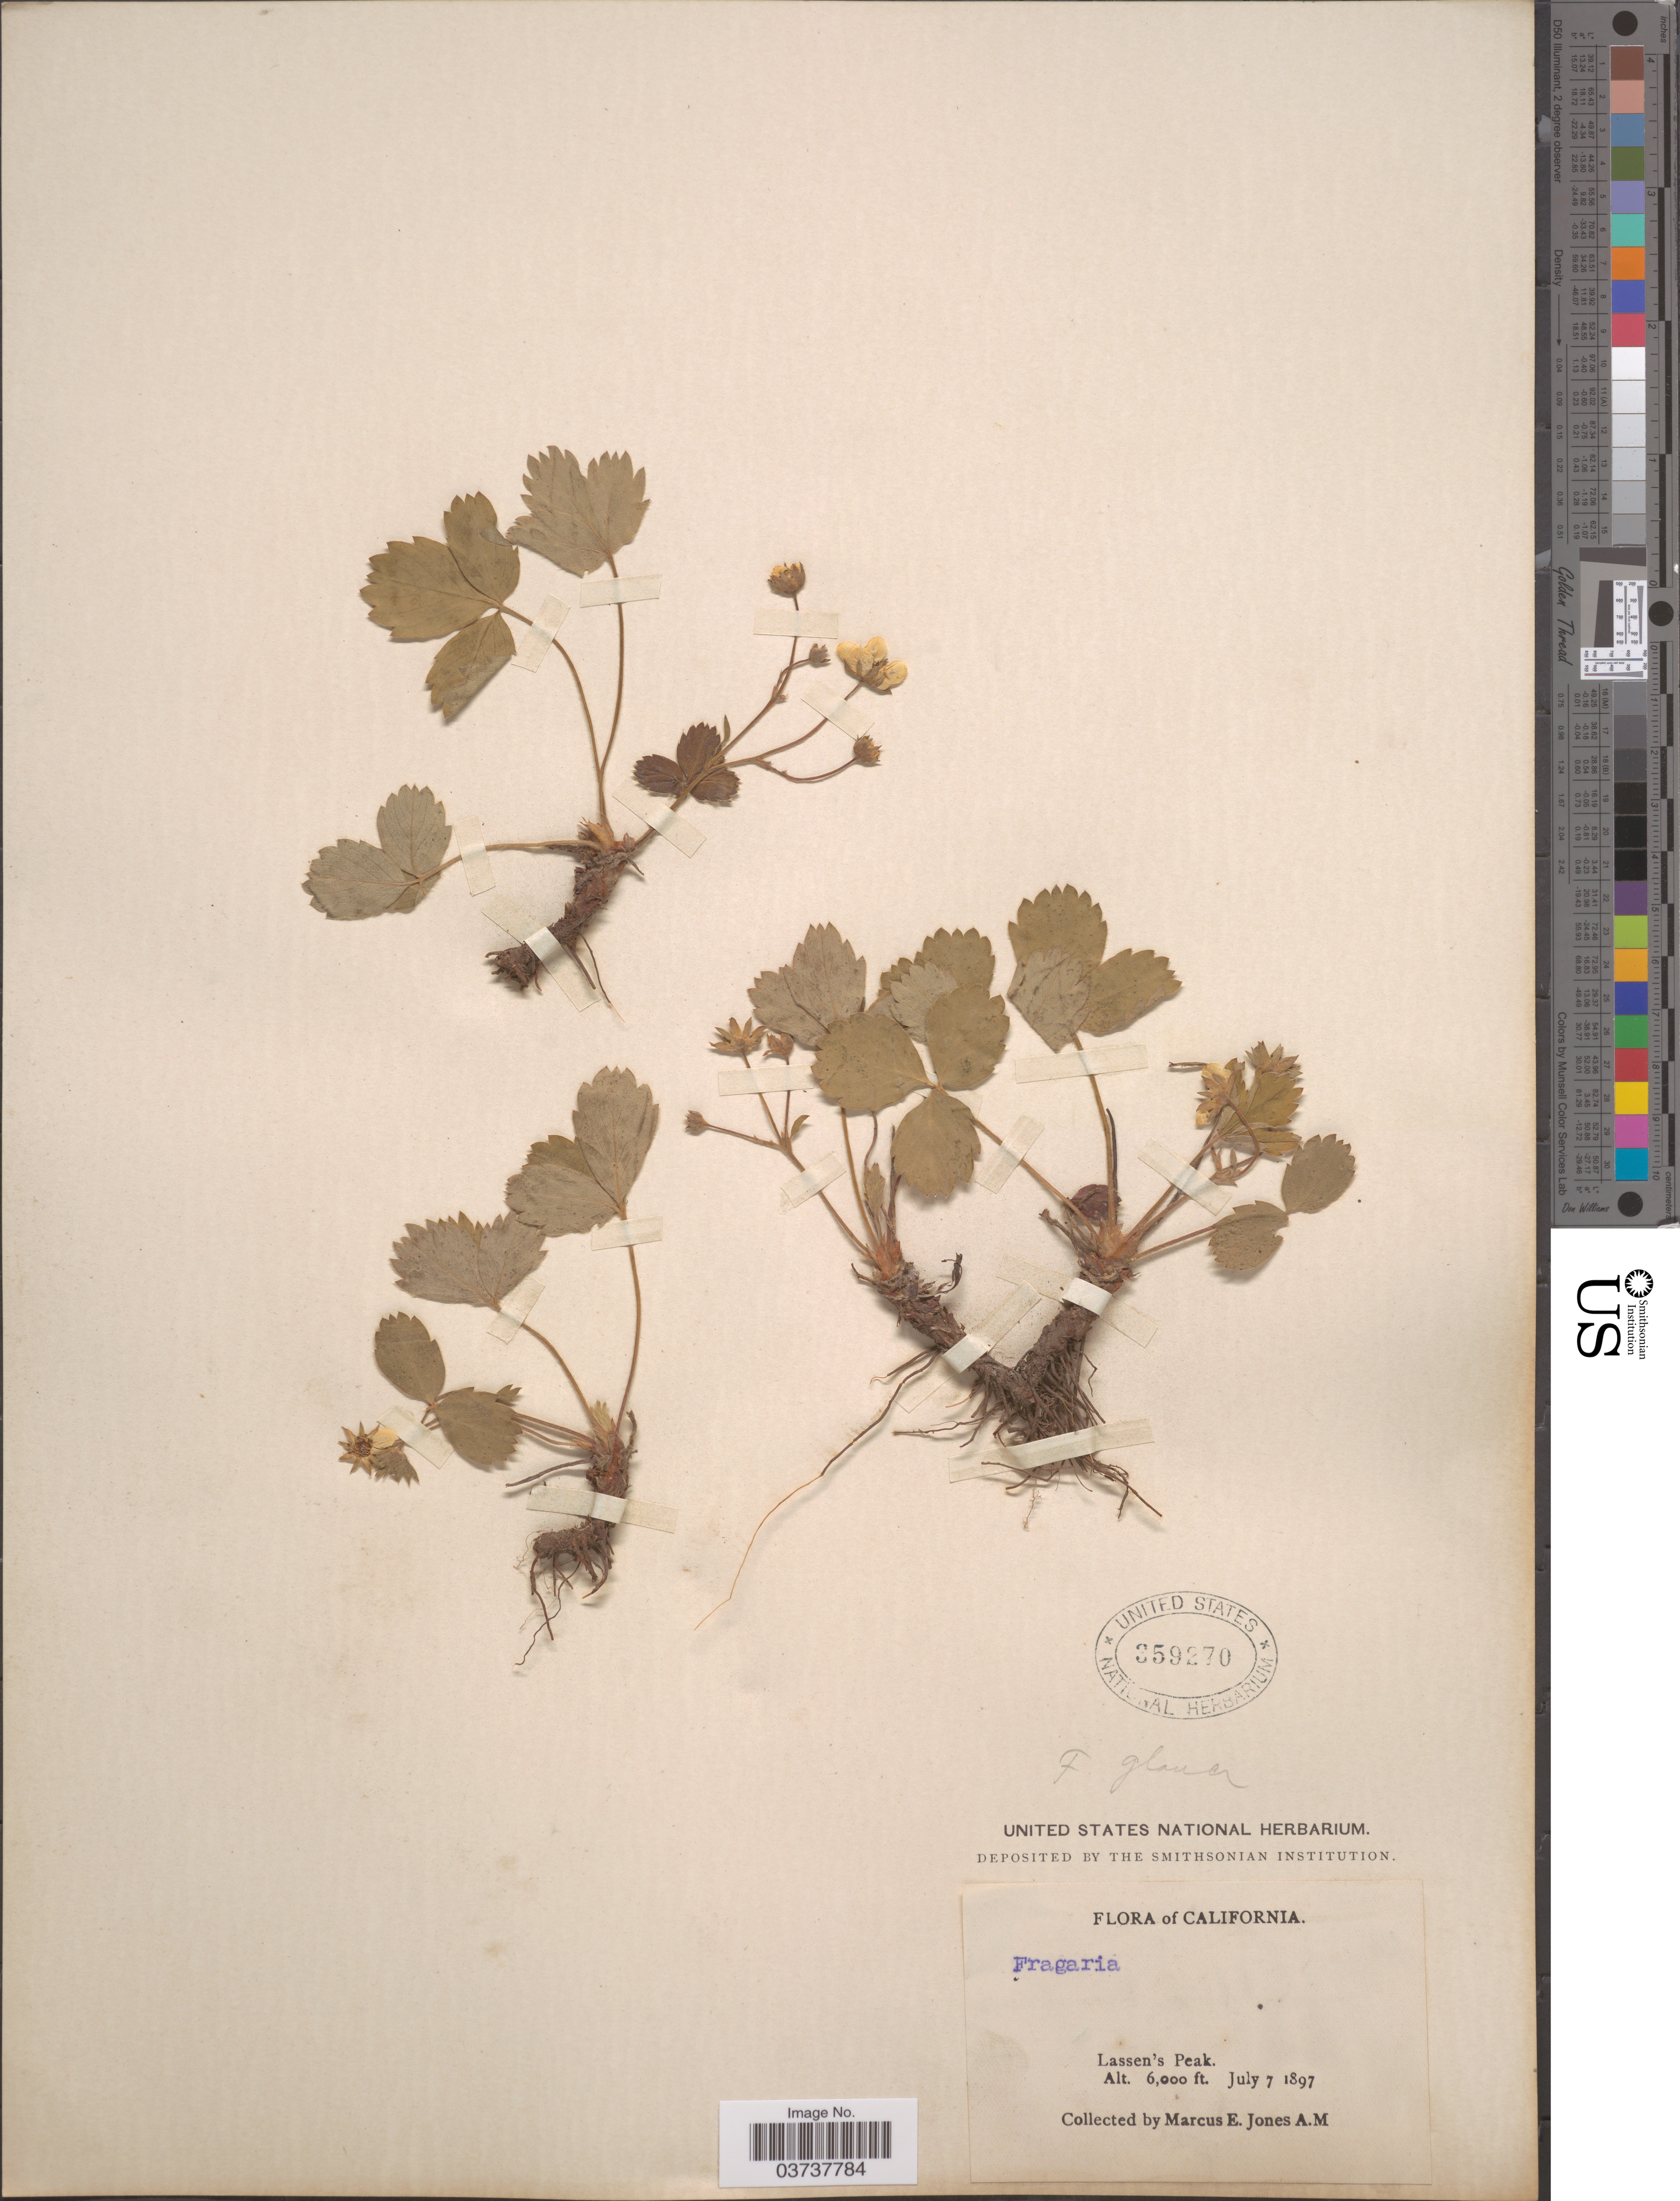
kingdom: Plantae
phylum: Tracheophyta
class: Magnoliopsida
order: Rosales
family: Rosaceae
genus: Fragaria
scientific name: Fragaria virginiana subsp. glauca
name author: (S. Watson) Staudt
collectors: M. E. Jones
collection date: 1897-07-07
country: United States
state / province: California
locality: Lassen's Peak.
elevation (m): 1829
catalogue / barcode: US 359270